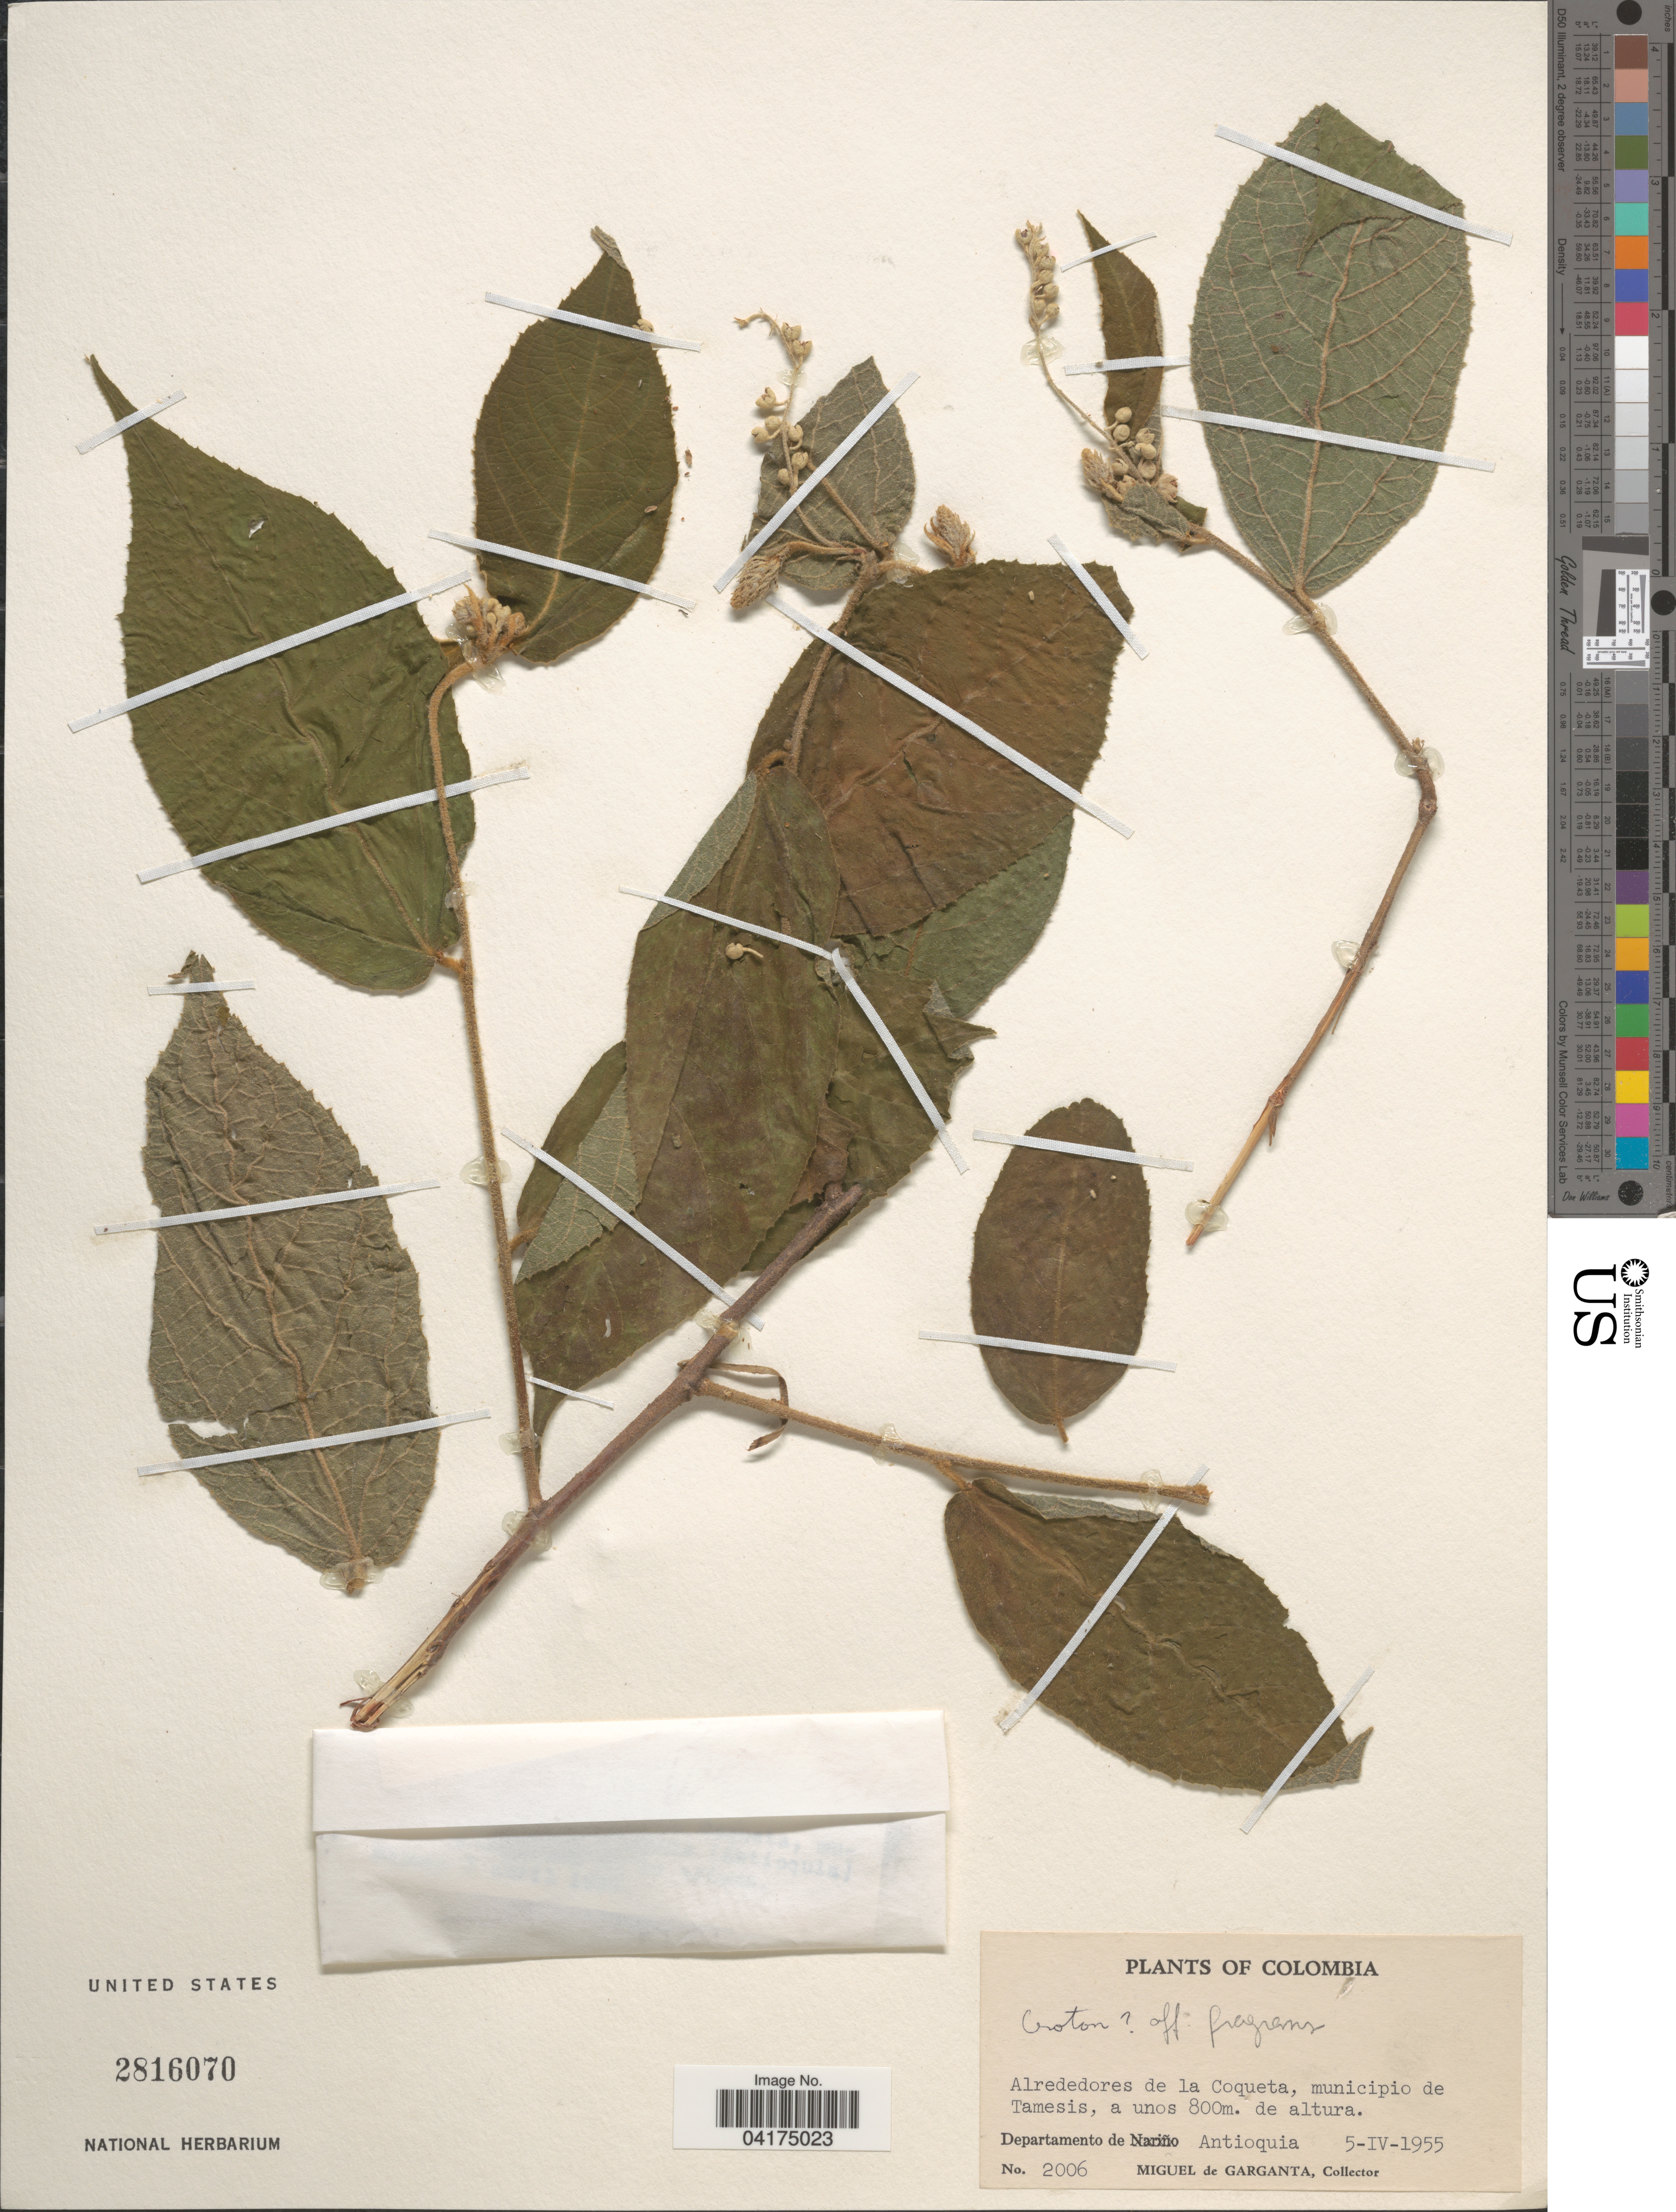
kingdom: Plantae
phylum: Tracheophyta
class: Magnoliopsida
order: Malpighiales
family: Euphorbiaceae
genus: Croton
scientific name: Croton fragrans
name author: Kunth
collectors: M. Garganta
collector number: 2006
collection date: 1955-04-05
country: Colombia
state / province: Antioquia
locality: Alrededores de la Coqueta, municipio de Tamesis.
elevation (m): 800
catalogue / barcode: US 2816070